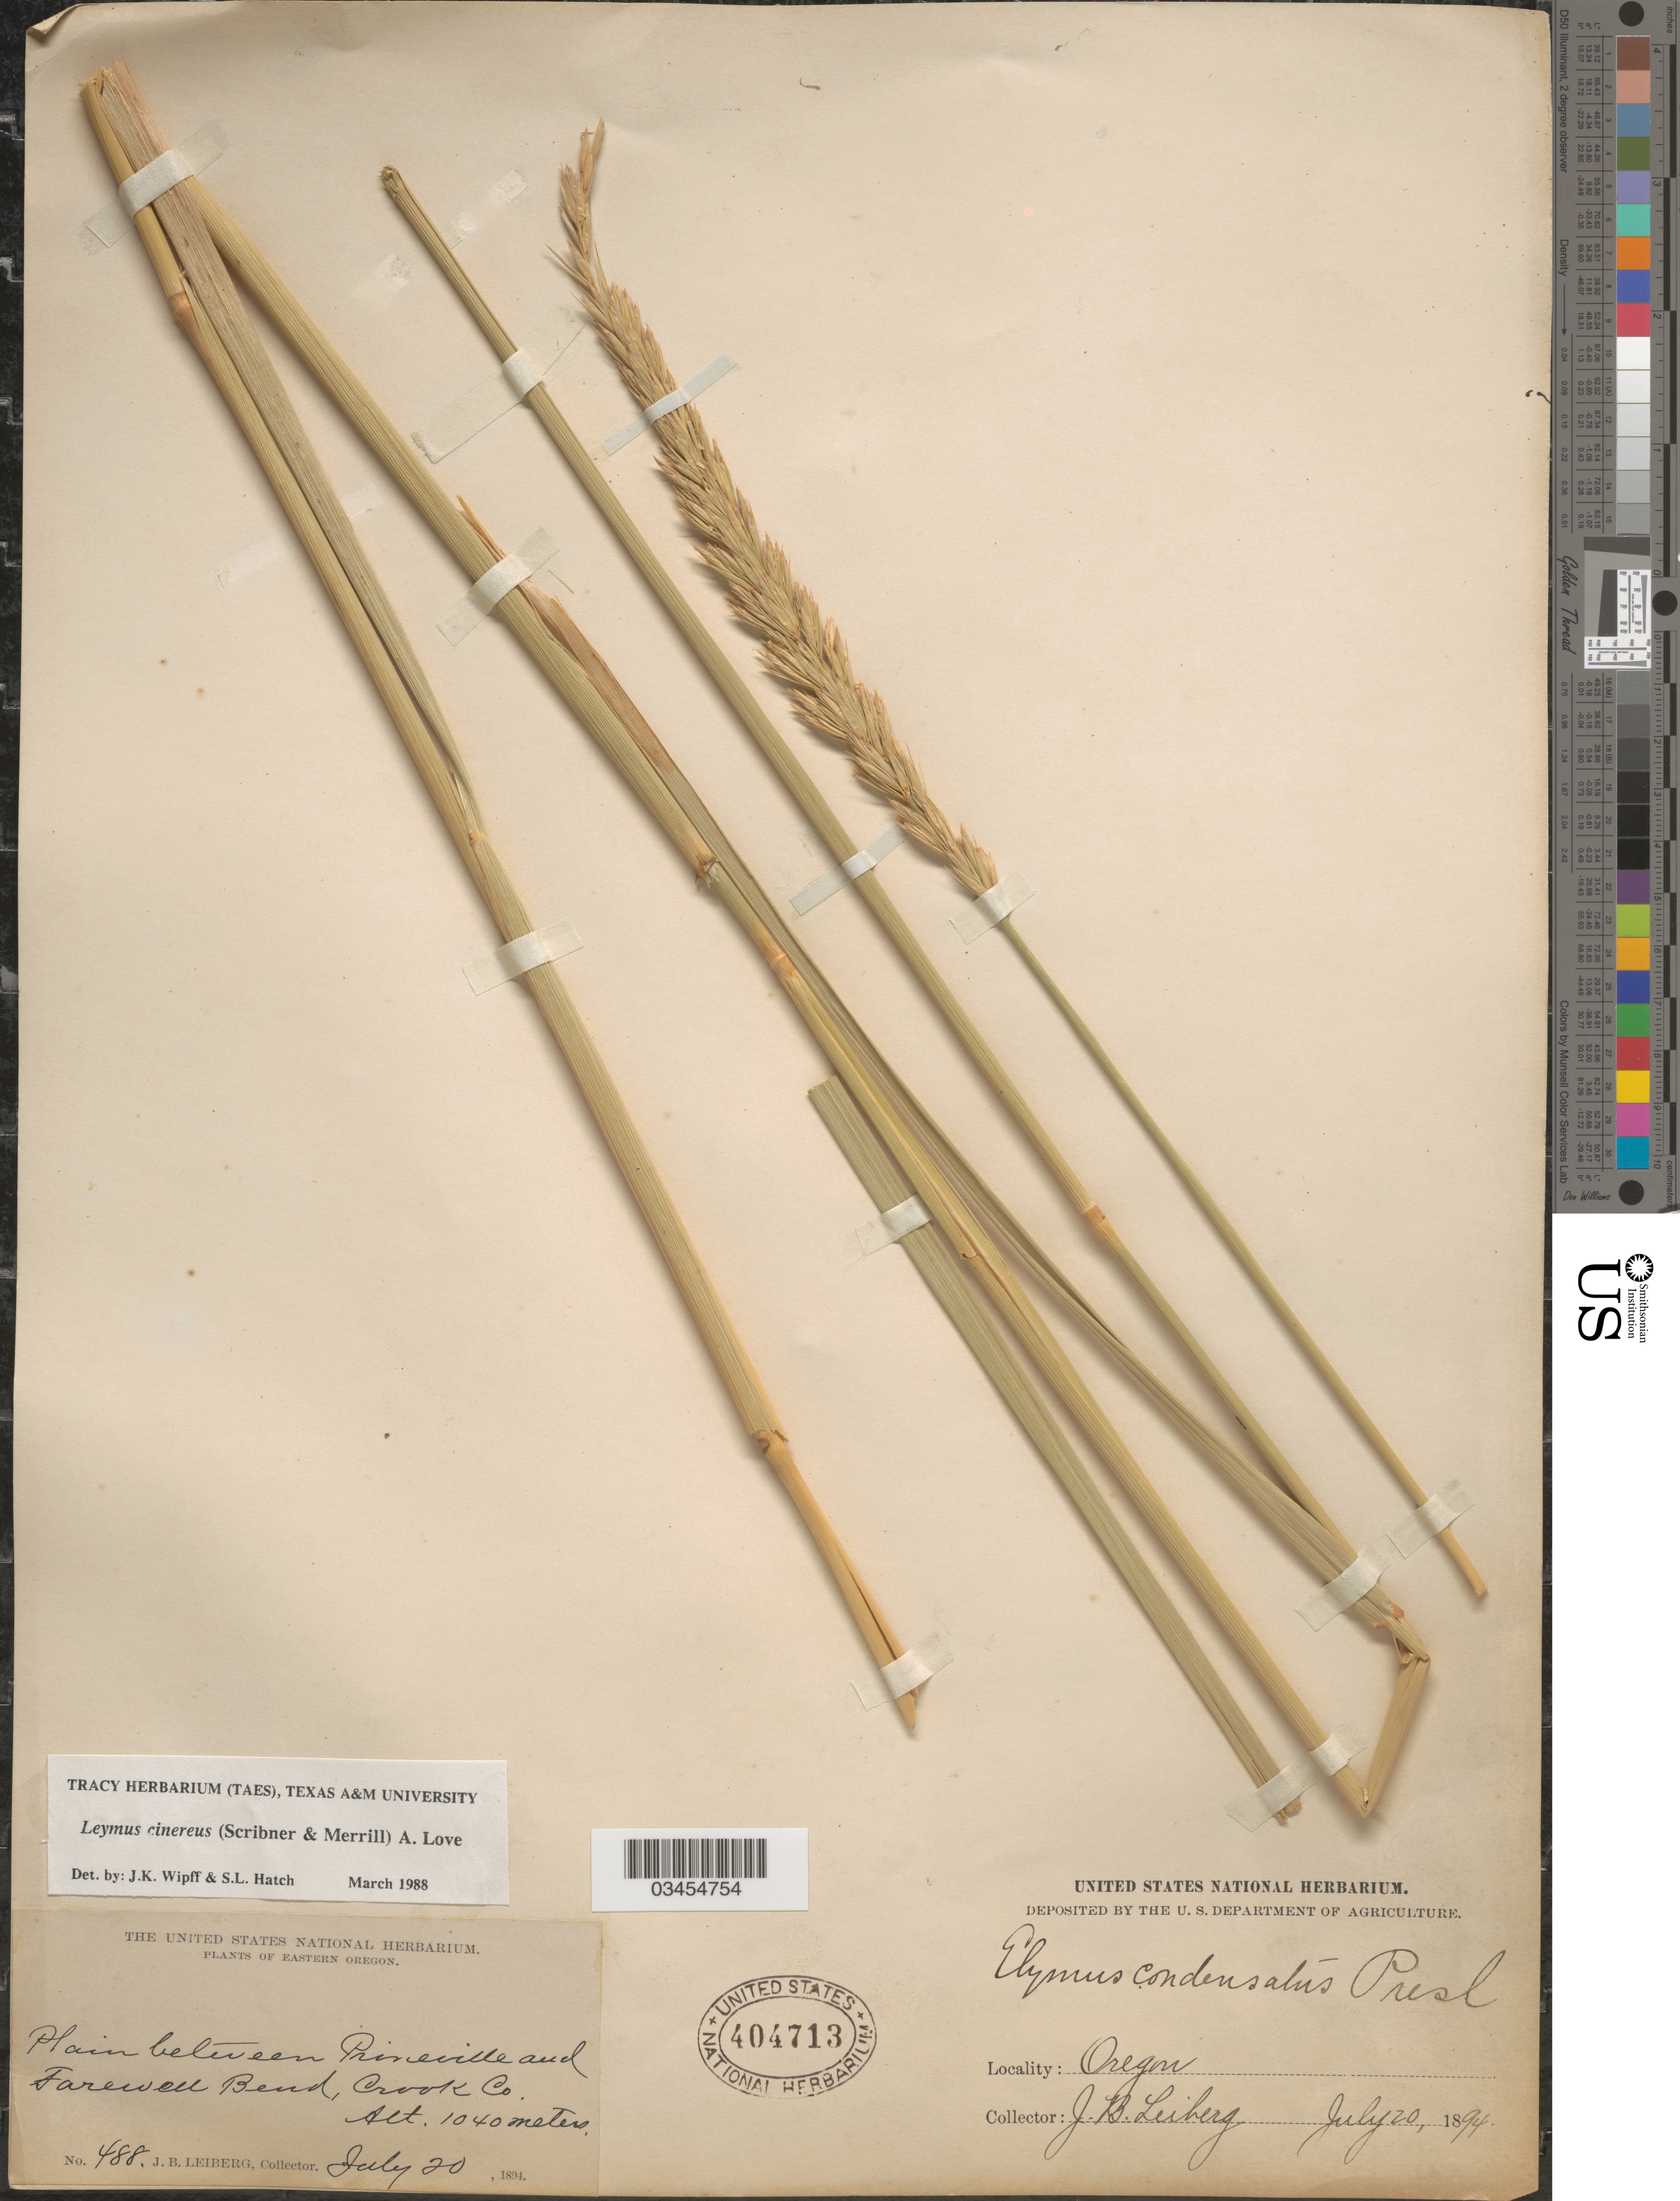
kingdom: Plantae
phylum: Tracheophyta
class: Liliopsida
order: Poales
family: Poaceae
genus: Leymus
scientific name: Leymus cinereus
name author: (Scribn. & Merr.) Á. Löve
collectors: J. B. Leiberg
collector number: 488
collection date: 1894-07-20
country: United States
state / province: Oregon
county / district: Crook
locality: Eastern Oregon. Plain between Prineville and Farewell Bend, Crook Co.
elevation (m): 1040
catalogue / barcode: US 404713